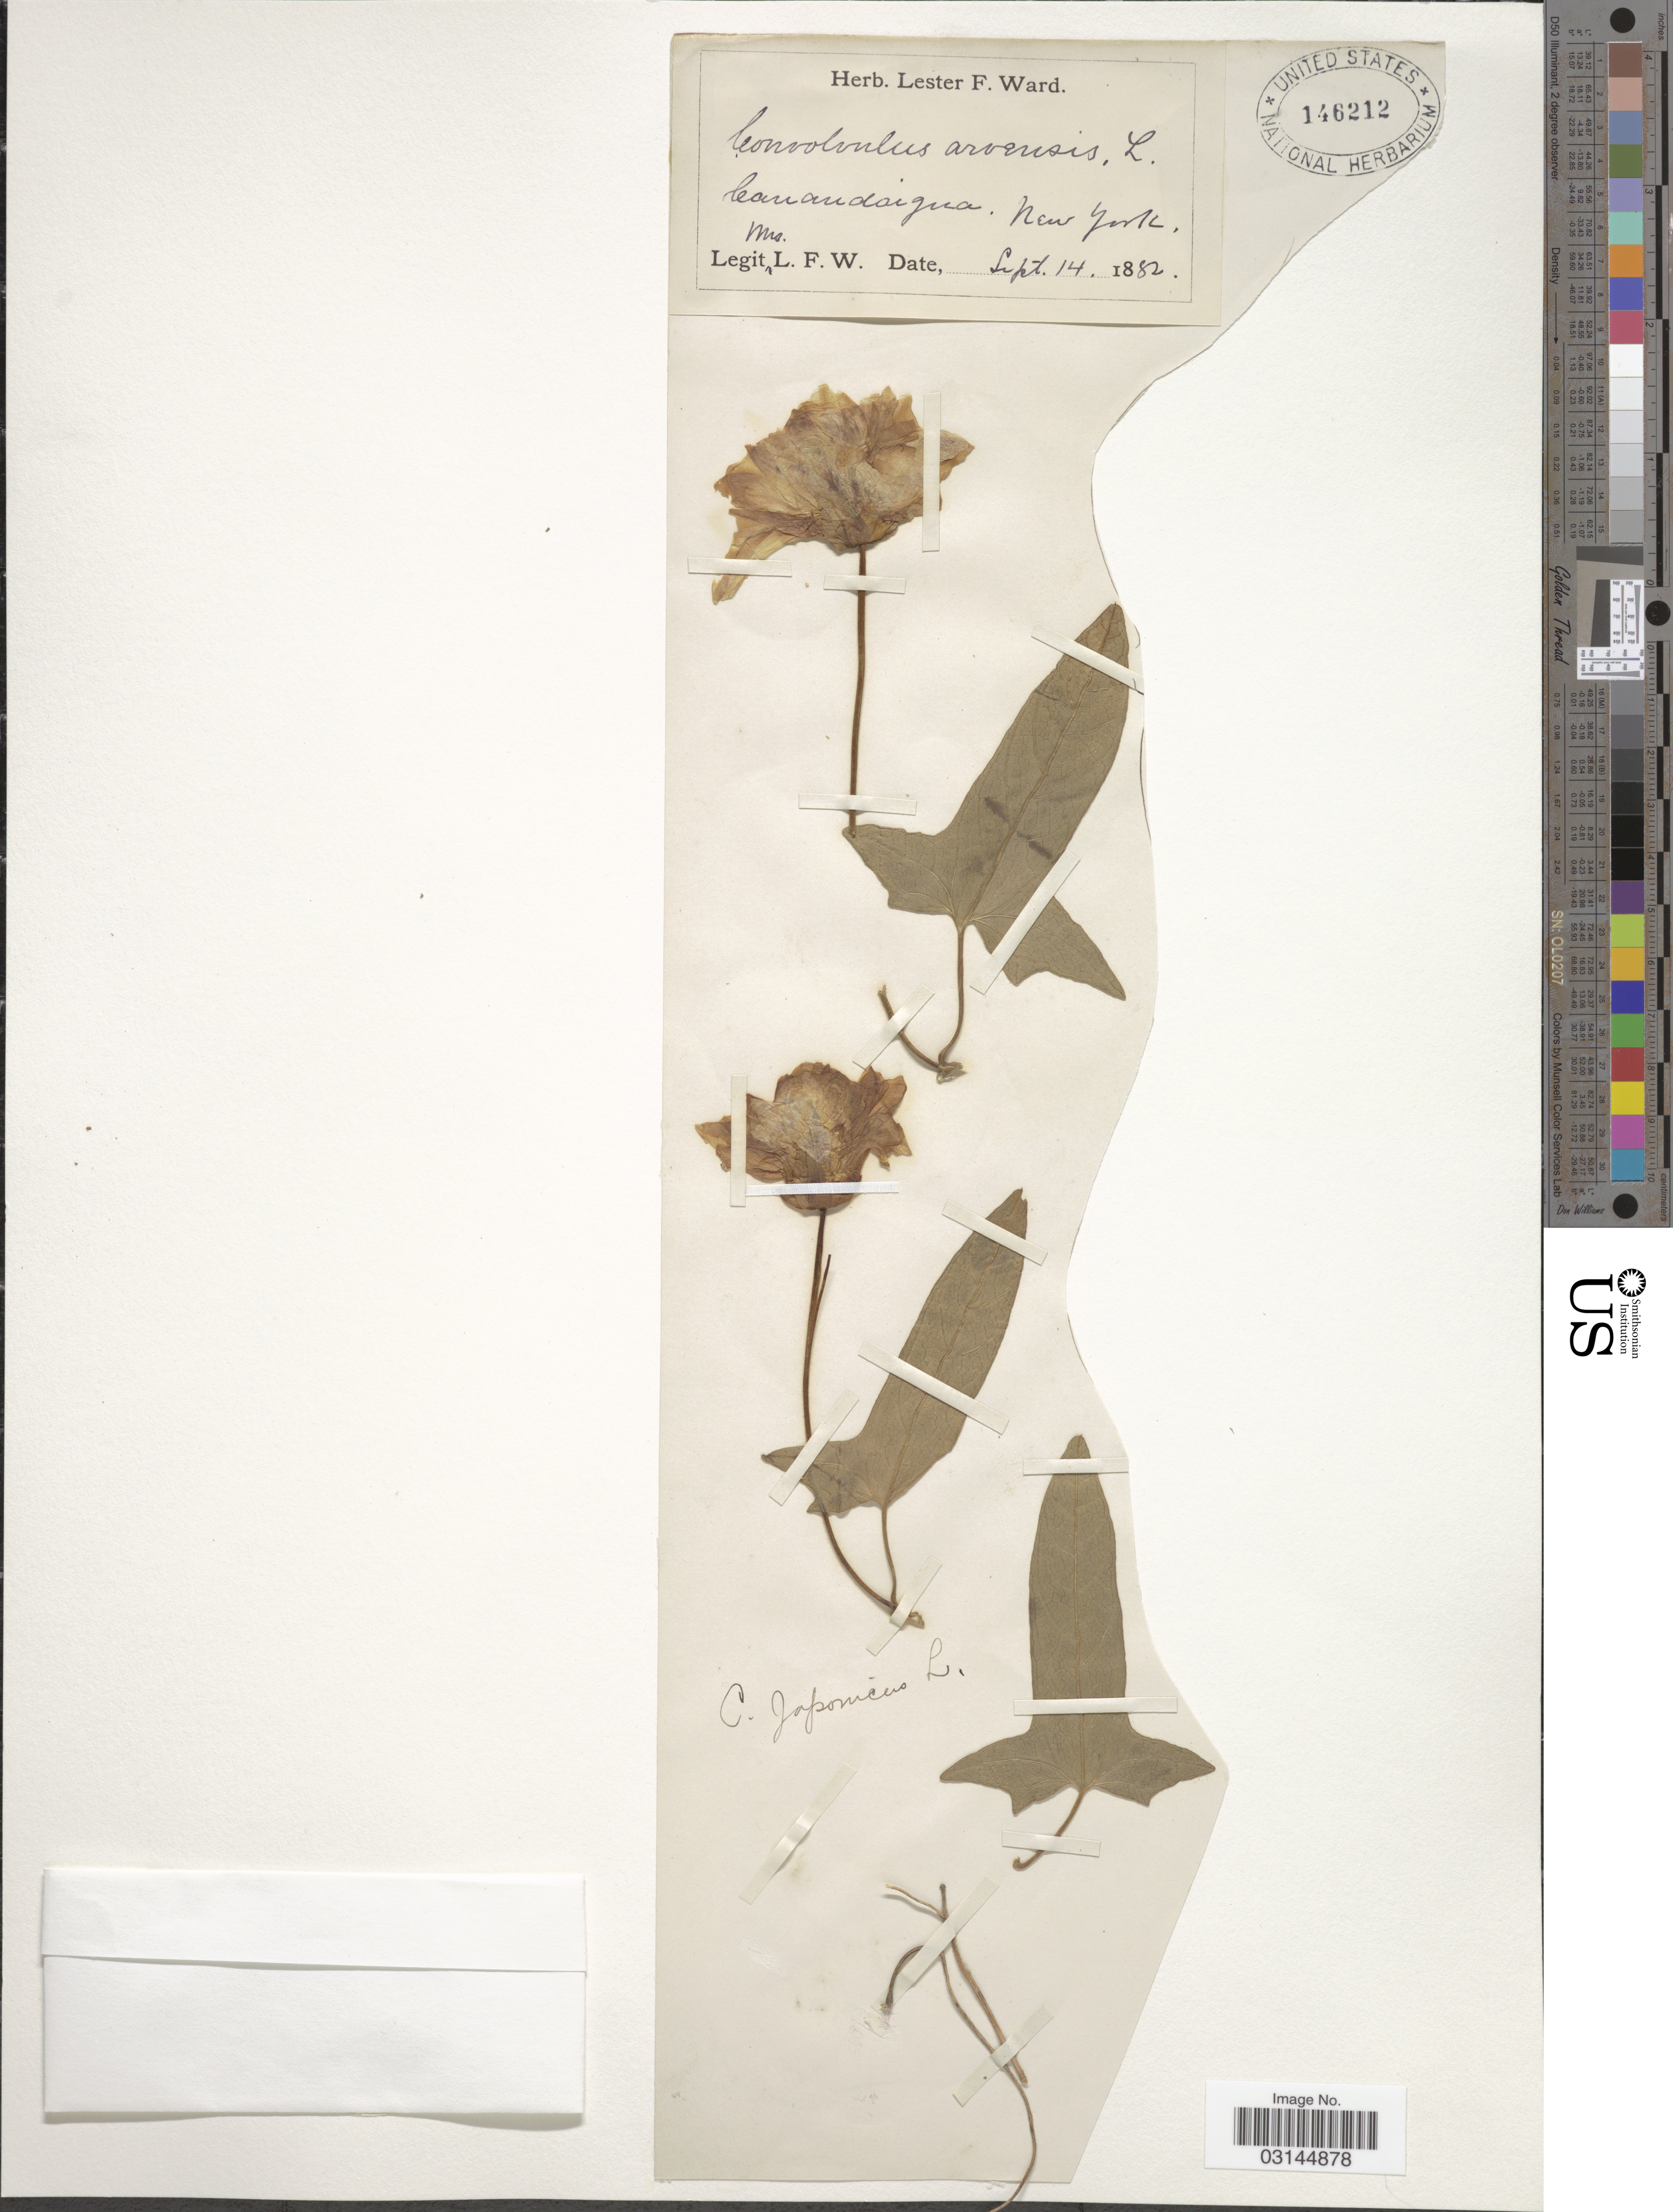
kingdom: Plantae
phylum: Tracheophyta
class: Magnoliopsida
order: Solanales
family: Convolvulaceae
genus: Convolvulus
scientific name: Convolvulus arvensis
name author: L.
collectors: Mrs. L. F. Ward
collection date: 1882-09-14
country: United States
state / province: New York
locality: Canandaigua.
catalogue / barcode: US 146212